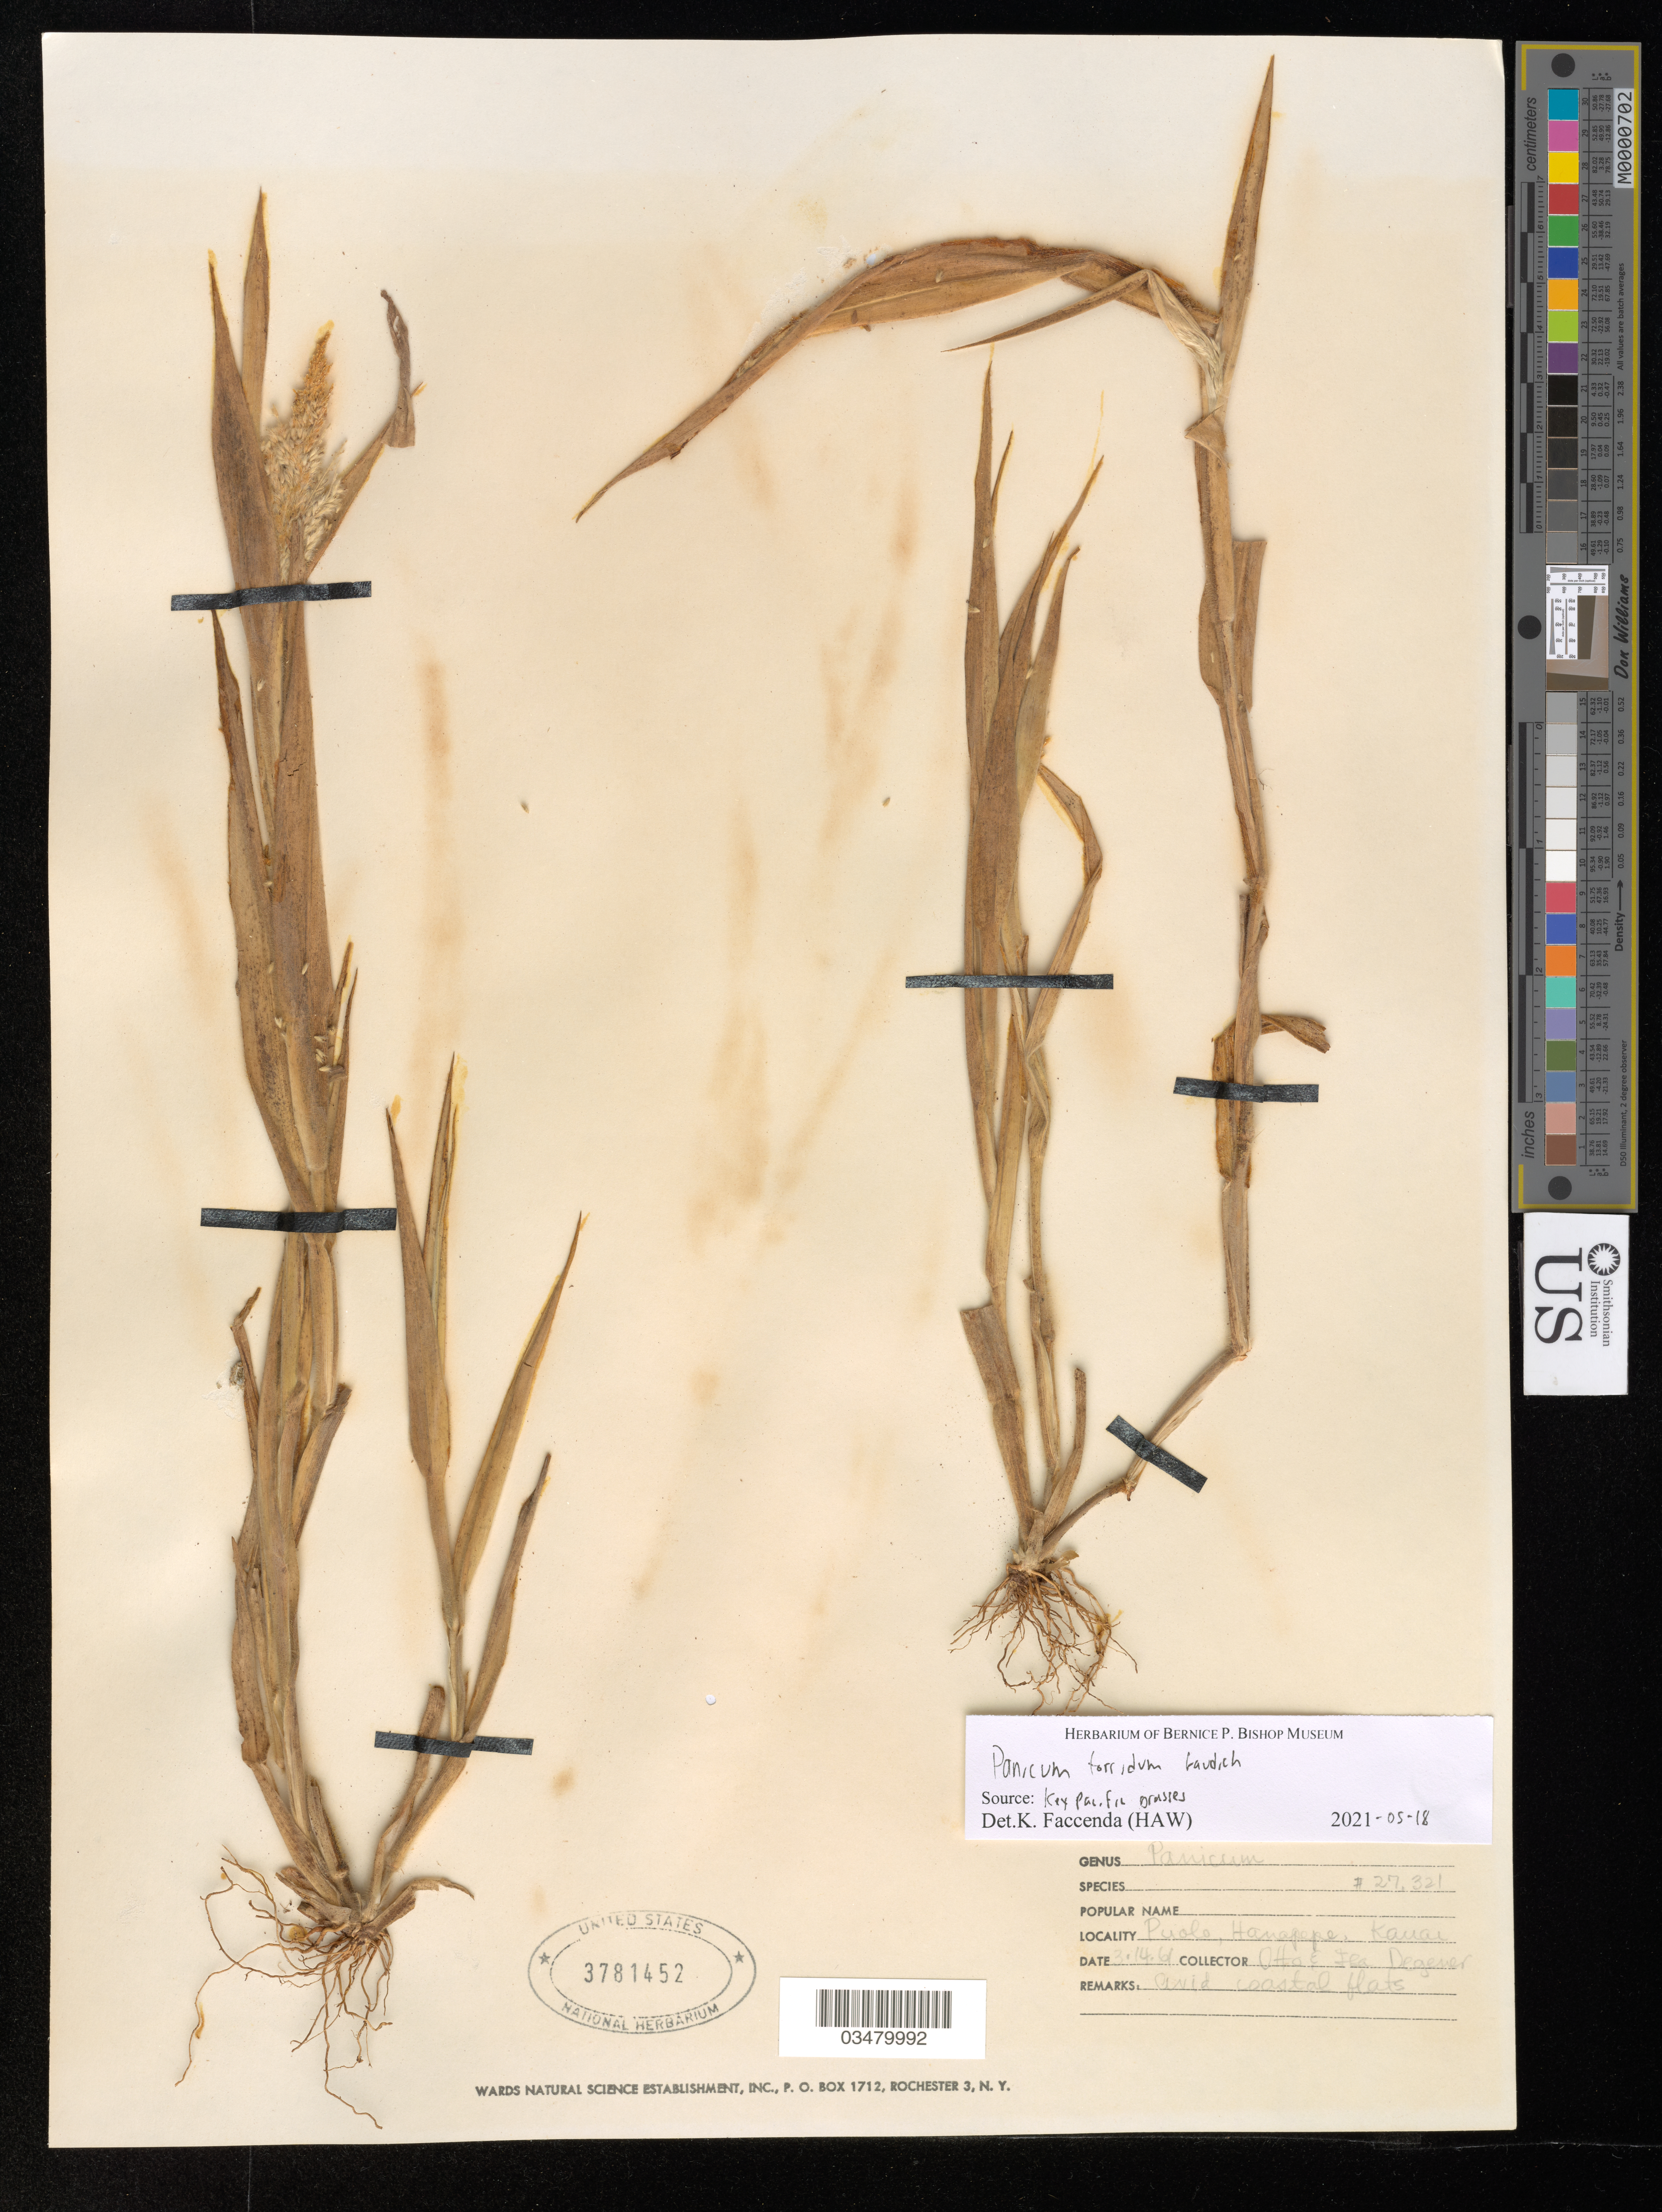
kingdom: Plantae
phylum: Tracheophyta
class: Liliopsida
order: Poales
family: Poaceae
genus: Panicum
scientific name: Panicum torridum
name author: Gaudich.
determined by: Faccenda, K.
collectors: O. Degener & I. Degener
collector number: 27321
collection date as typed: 14 Mar 1961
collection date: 1961-03-14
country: United States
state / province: Hawaii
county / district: Kauai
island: Kaua'i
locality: Puolo, Hanapepe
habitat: Arid coastal flats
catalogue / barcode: US 3781452